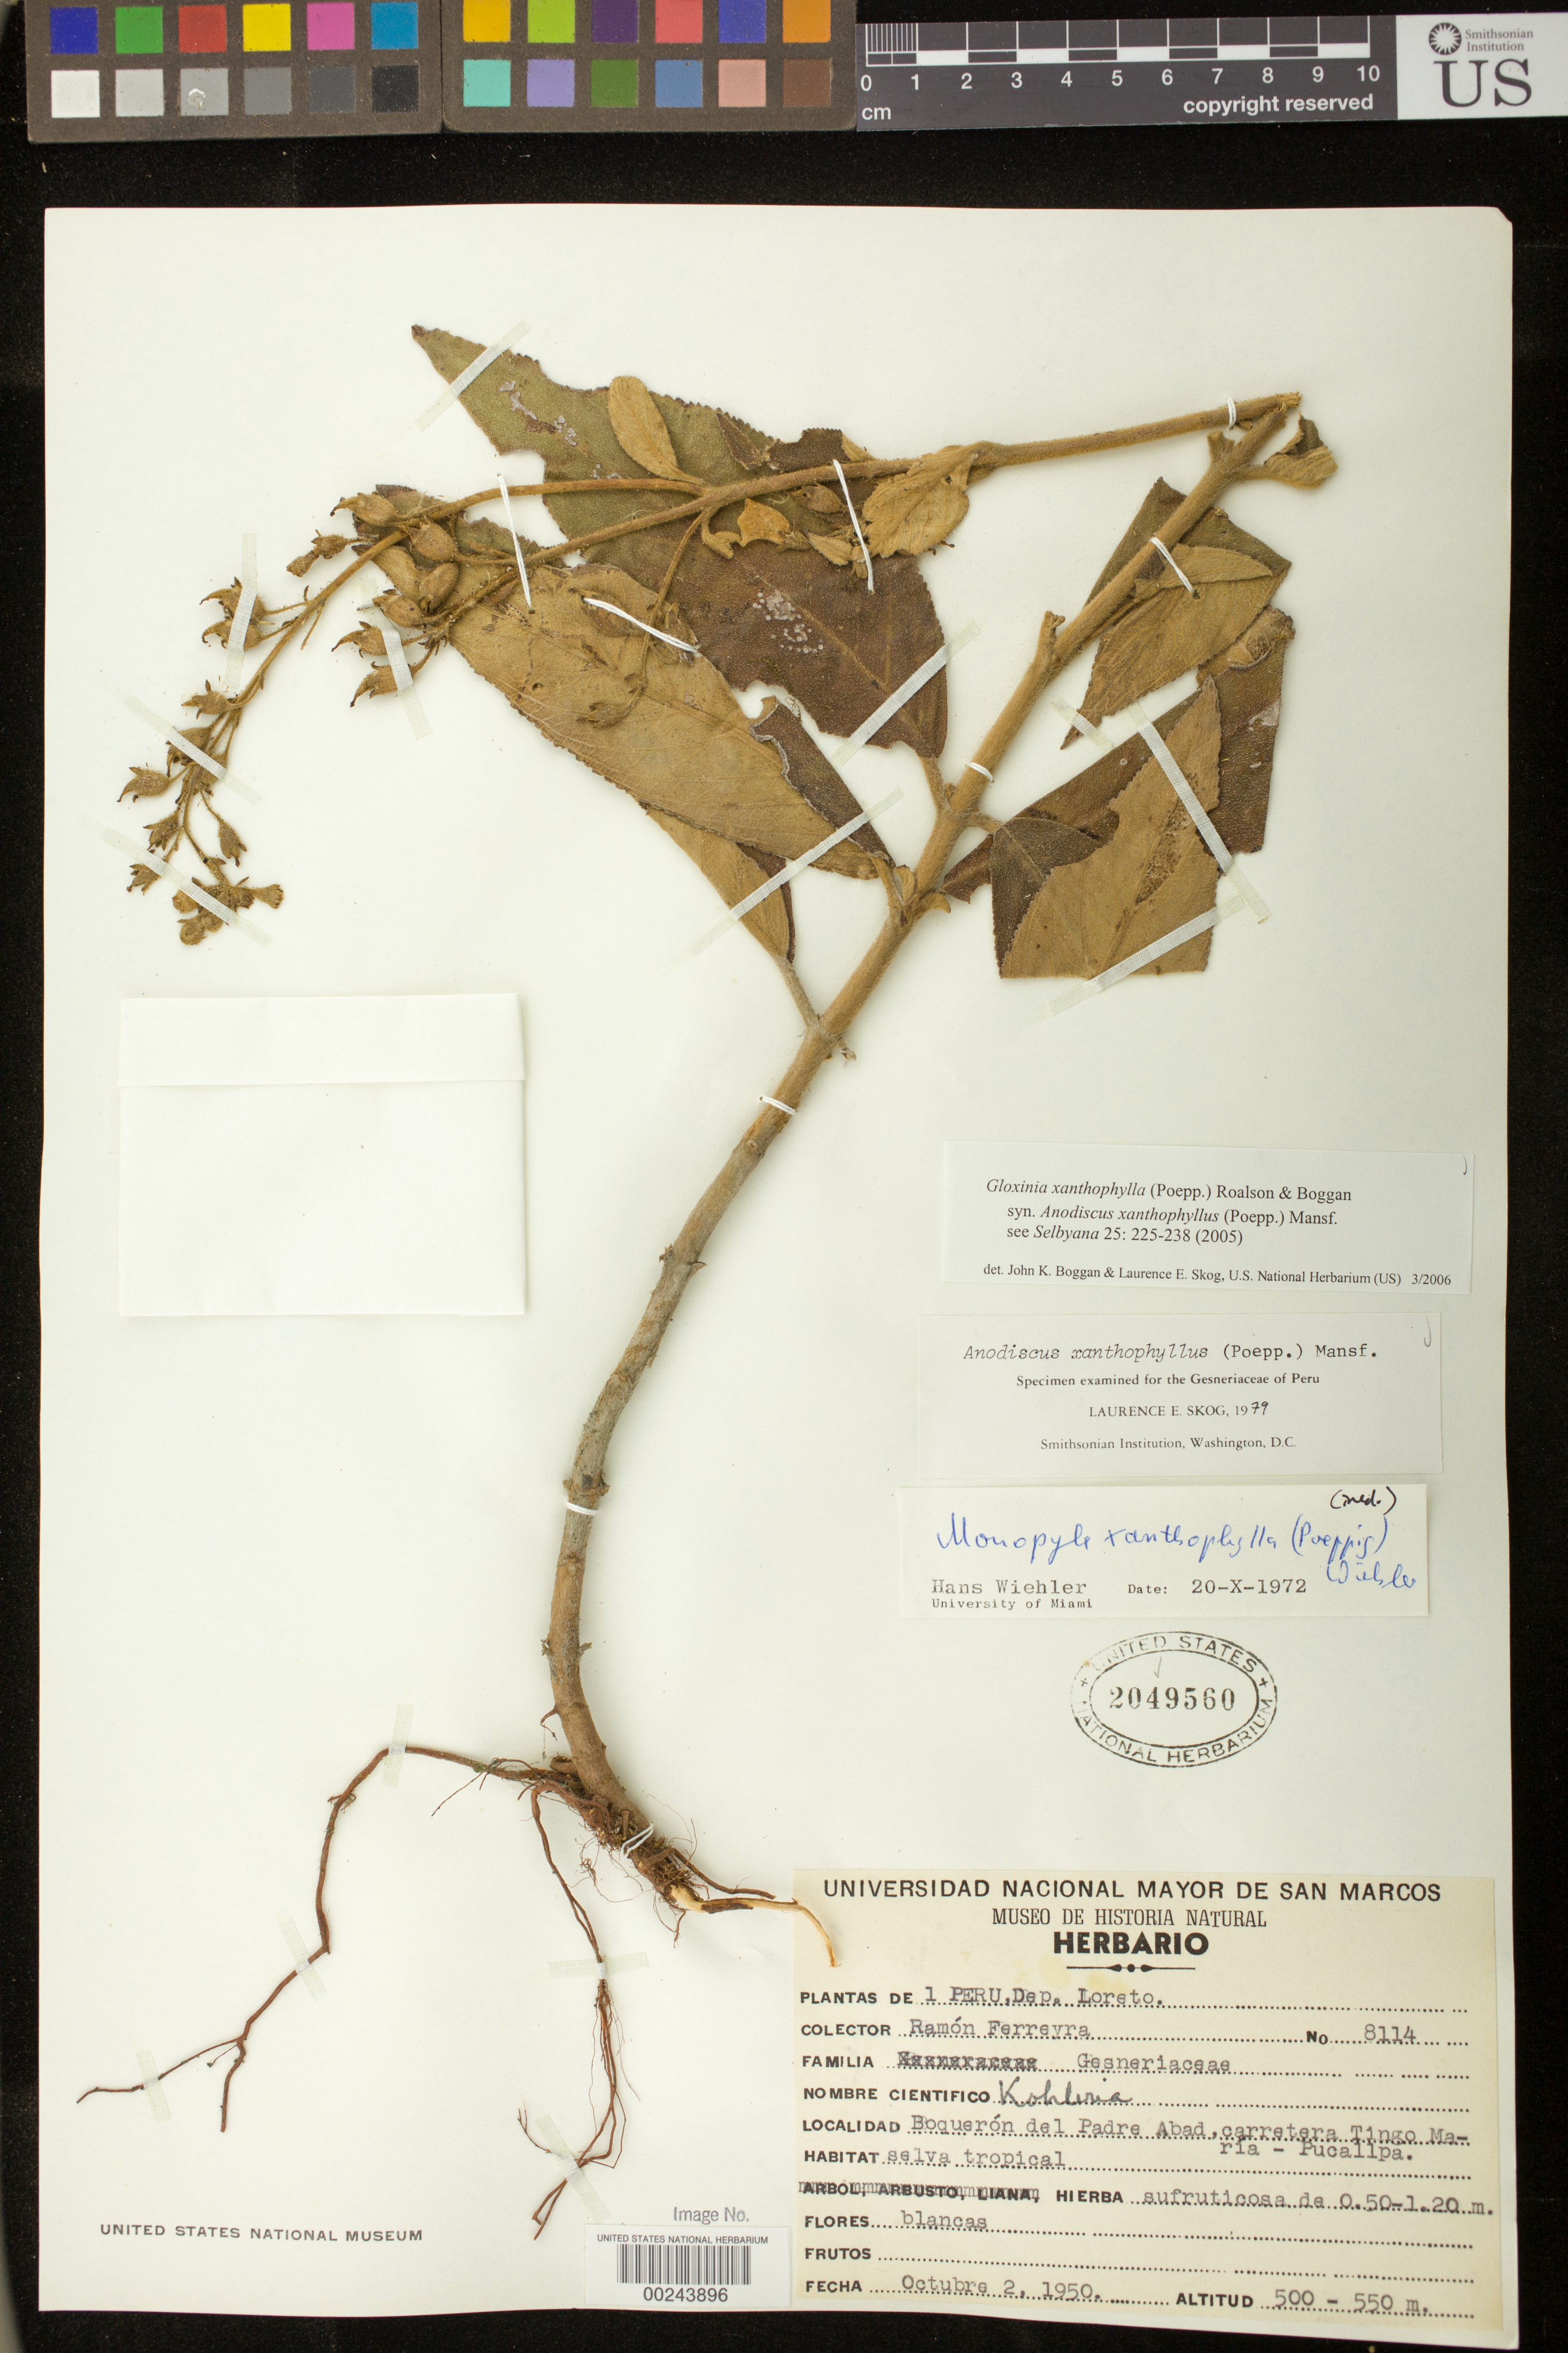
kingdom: Plantae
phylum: Tracheophyta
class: Magnoliopsida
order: Lamiales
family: Gesneriaceae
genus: Gloxinia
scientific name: Gloxinia xanthophylla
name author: (Poepp.) Roalson & Boggan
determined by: Boggan, J. K.; Skog, L. E.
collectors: R. A. Ferreyra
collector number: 8114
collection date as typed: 02 Oct 1950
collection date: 1950-10-02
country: Peru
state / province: Loreto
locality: Boquerón del Padre Abad, carretera Tingo Maria - Pucallpa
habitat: Selva tropical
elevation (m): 500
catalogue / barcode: US 2049560